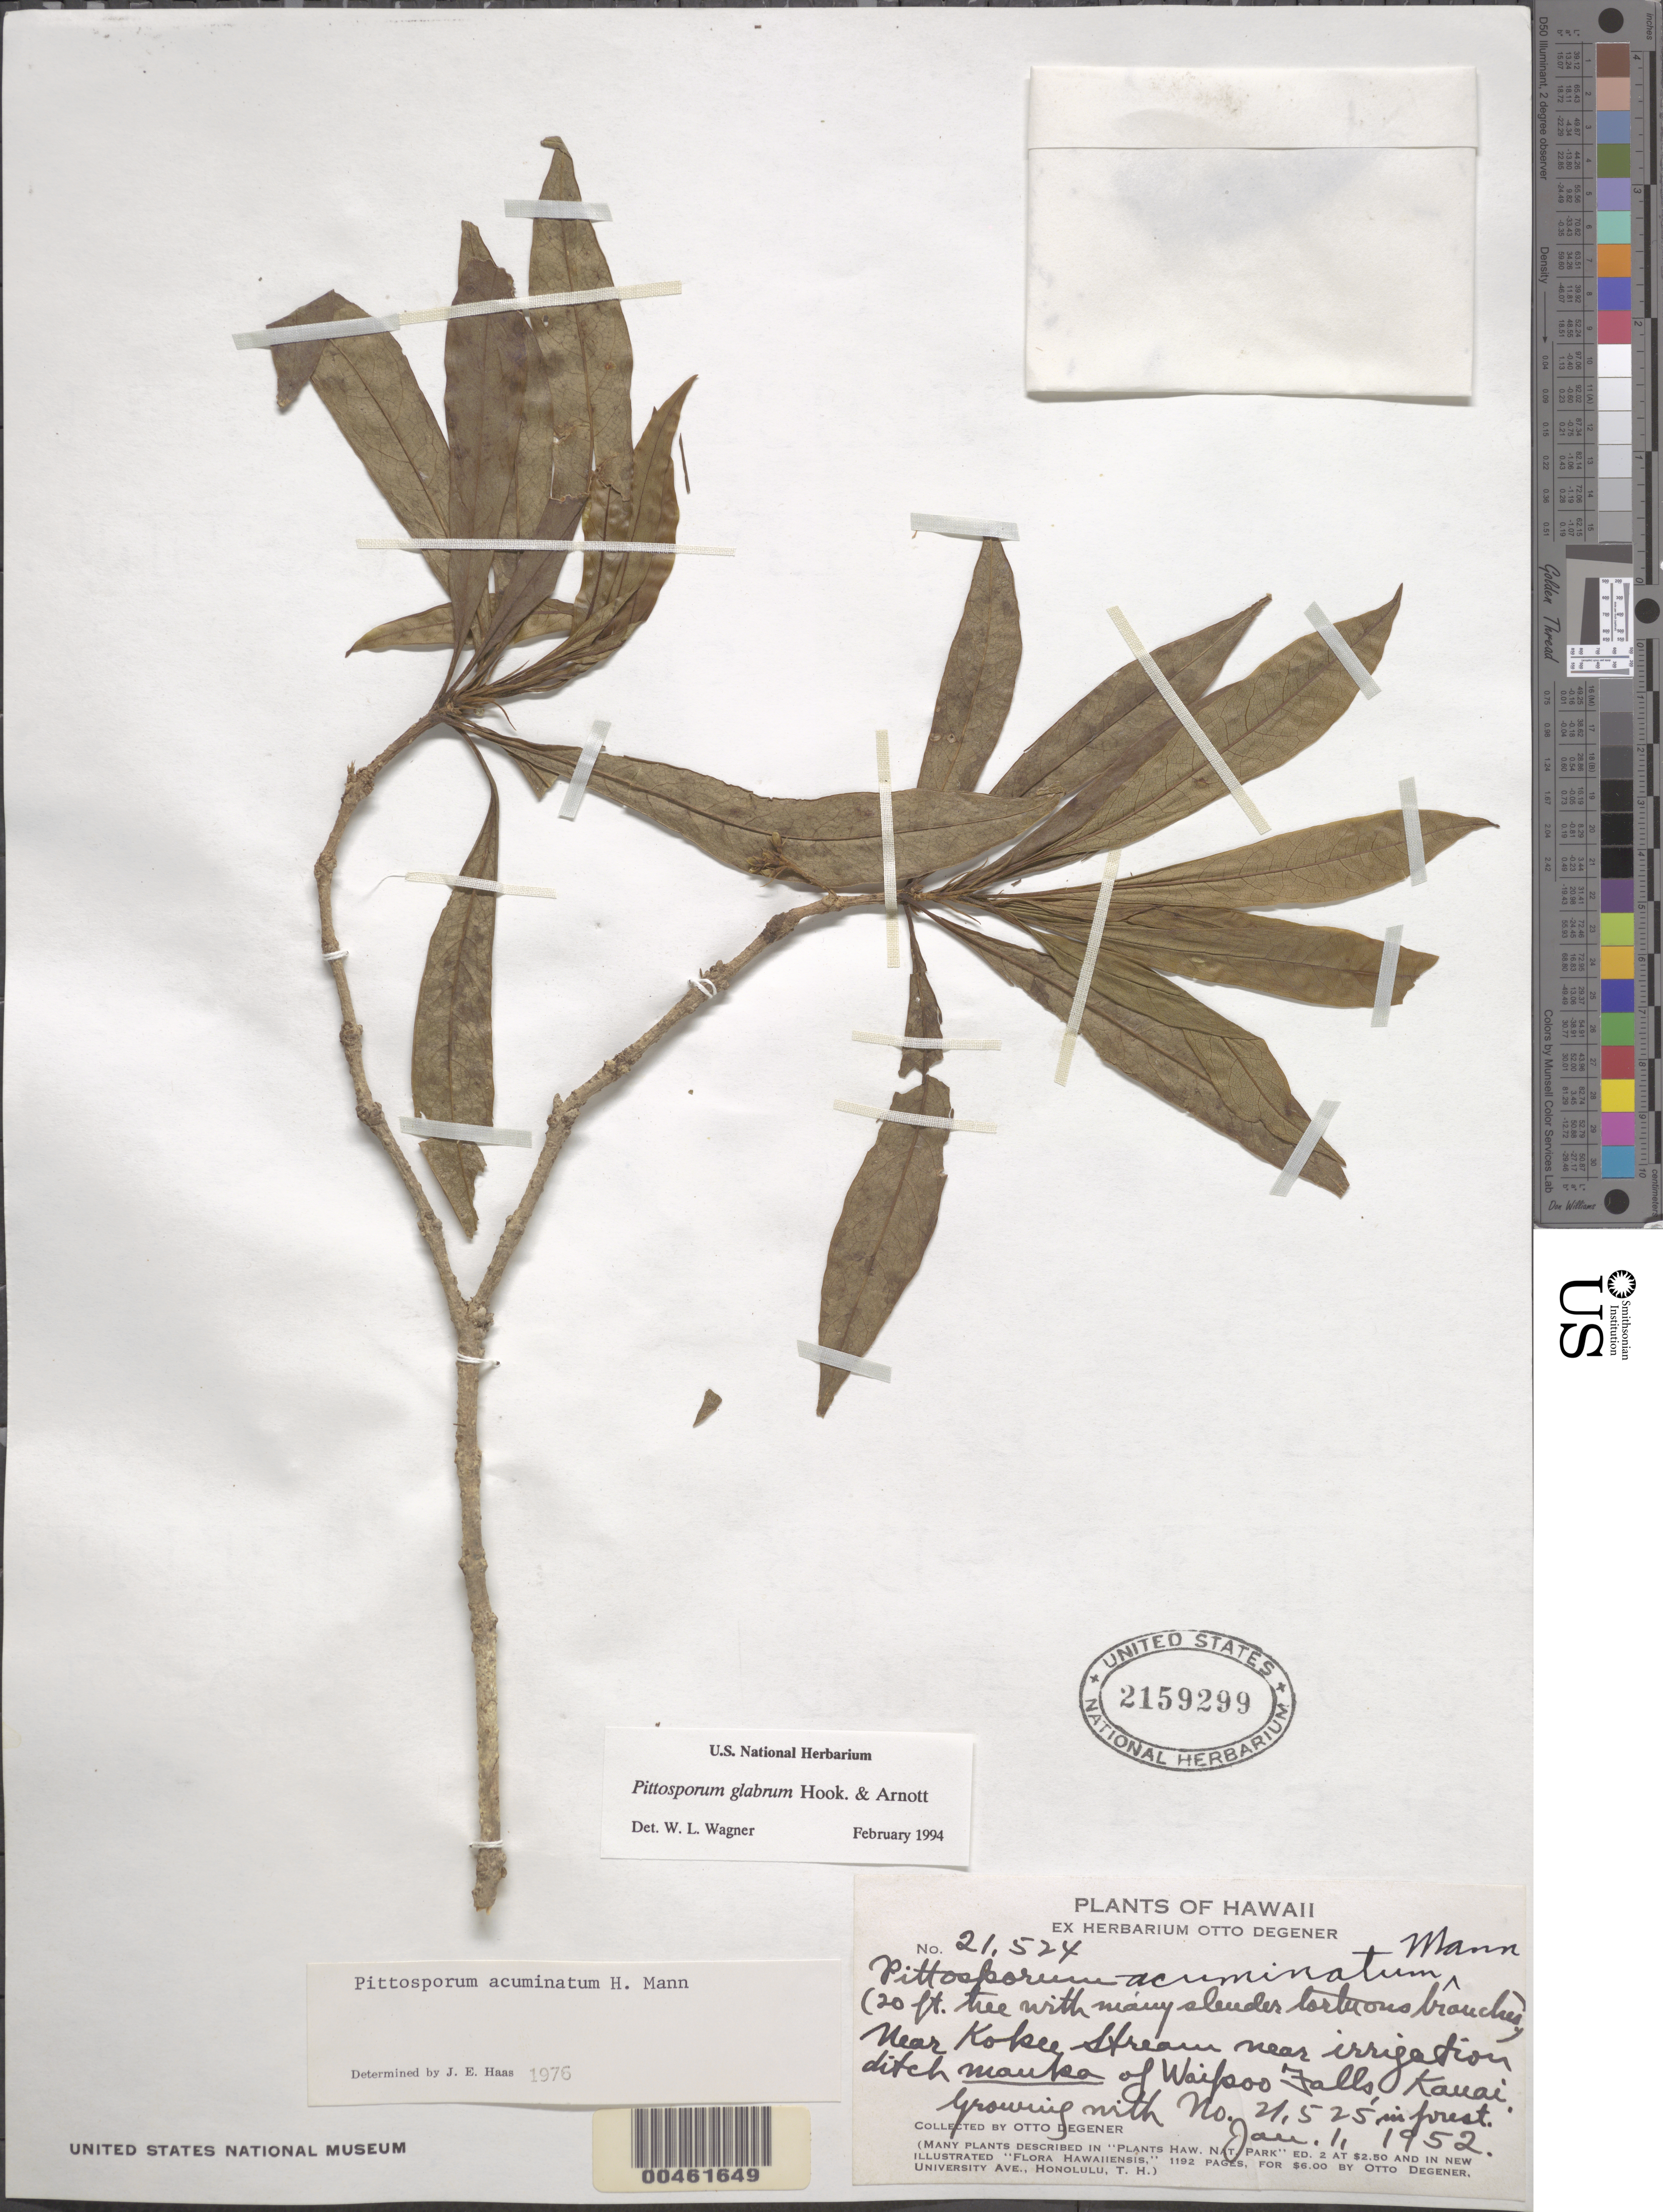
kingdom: Plantae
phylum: Tracheophyta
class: Magnoliopsida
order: Apiales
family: Pittosporaceae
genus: Pittosporum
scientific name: Pittosporum glabrum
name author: Hook. & Arn.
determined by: Wagner, W. L., (BOT), Smithsonian Institution - National Museum of Natural History (UNITED STATES)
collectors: O. Degener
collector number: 21524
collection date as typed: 1 Jan 1952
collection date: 1952-01-01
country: United States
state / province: Hawaii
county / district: Kauai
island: Kaua'i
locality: Near Kokee Stream near irrigation ditch mauka of Waipoo Falls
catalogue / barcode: US 2159299